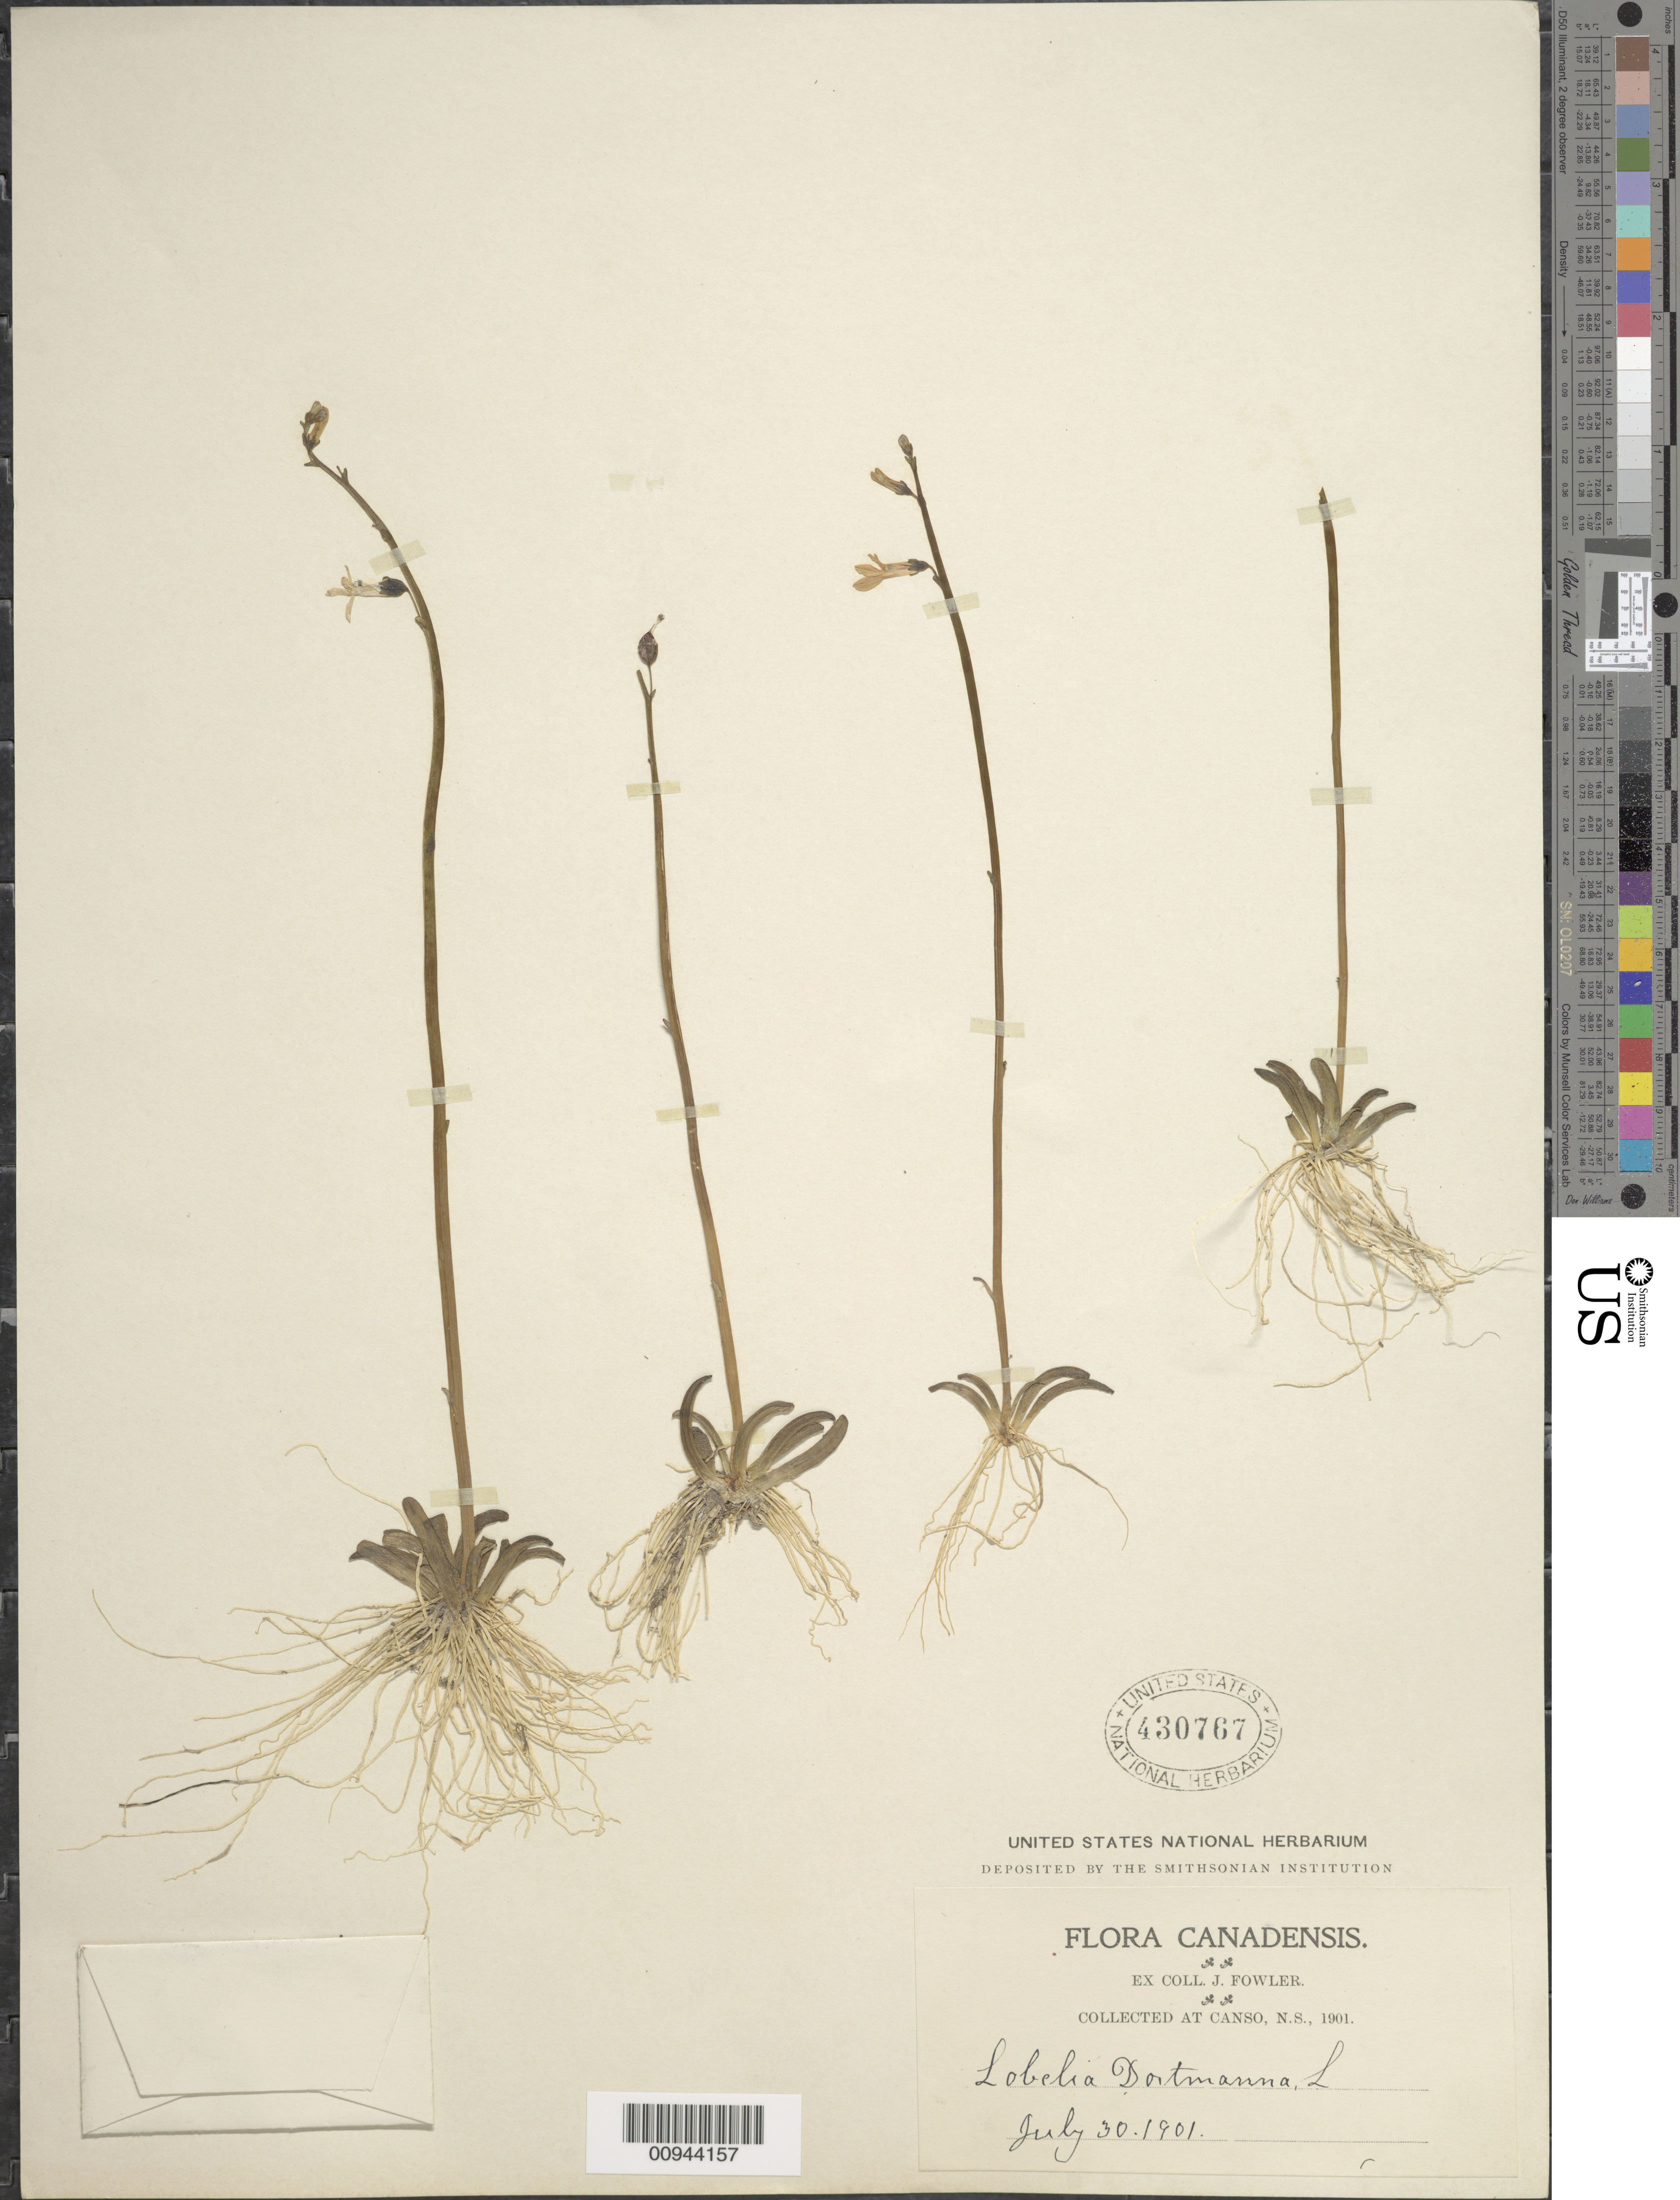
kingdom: Plantae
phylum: Tracheophyta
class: Magnoliopsida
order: Asterales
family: Campanulaceae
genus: Lobelia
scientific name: Lobelia dortmanna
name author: L.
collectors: J. P. Fowler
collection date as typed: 30 Jul 1901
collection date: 1901-07-30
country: Canada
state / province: Nova Scotia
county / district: Guysborough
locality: Canso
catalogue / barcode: US 430767